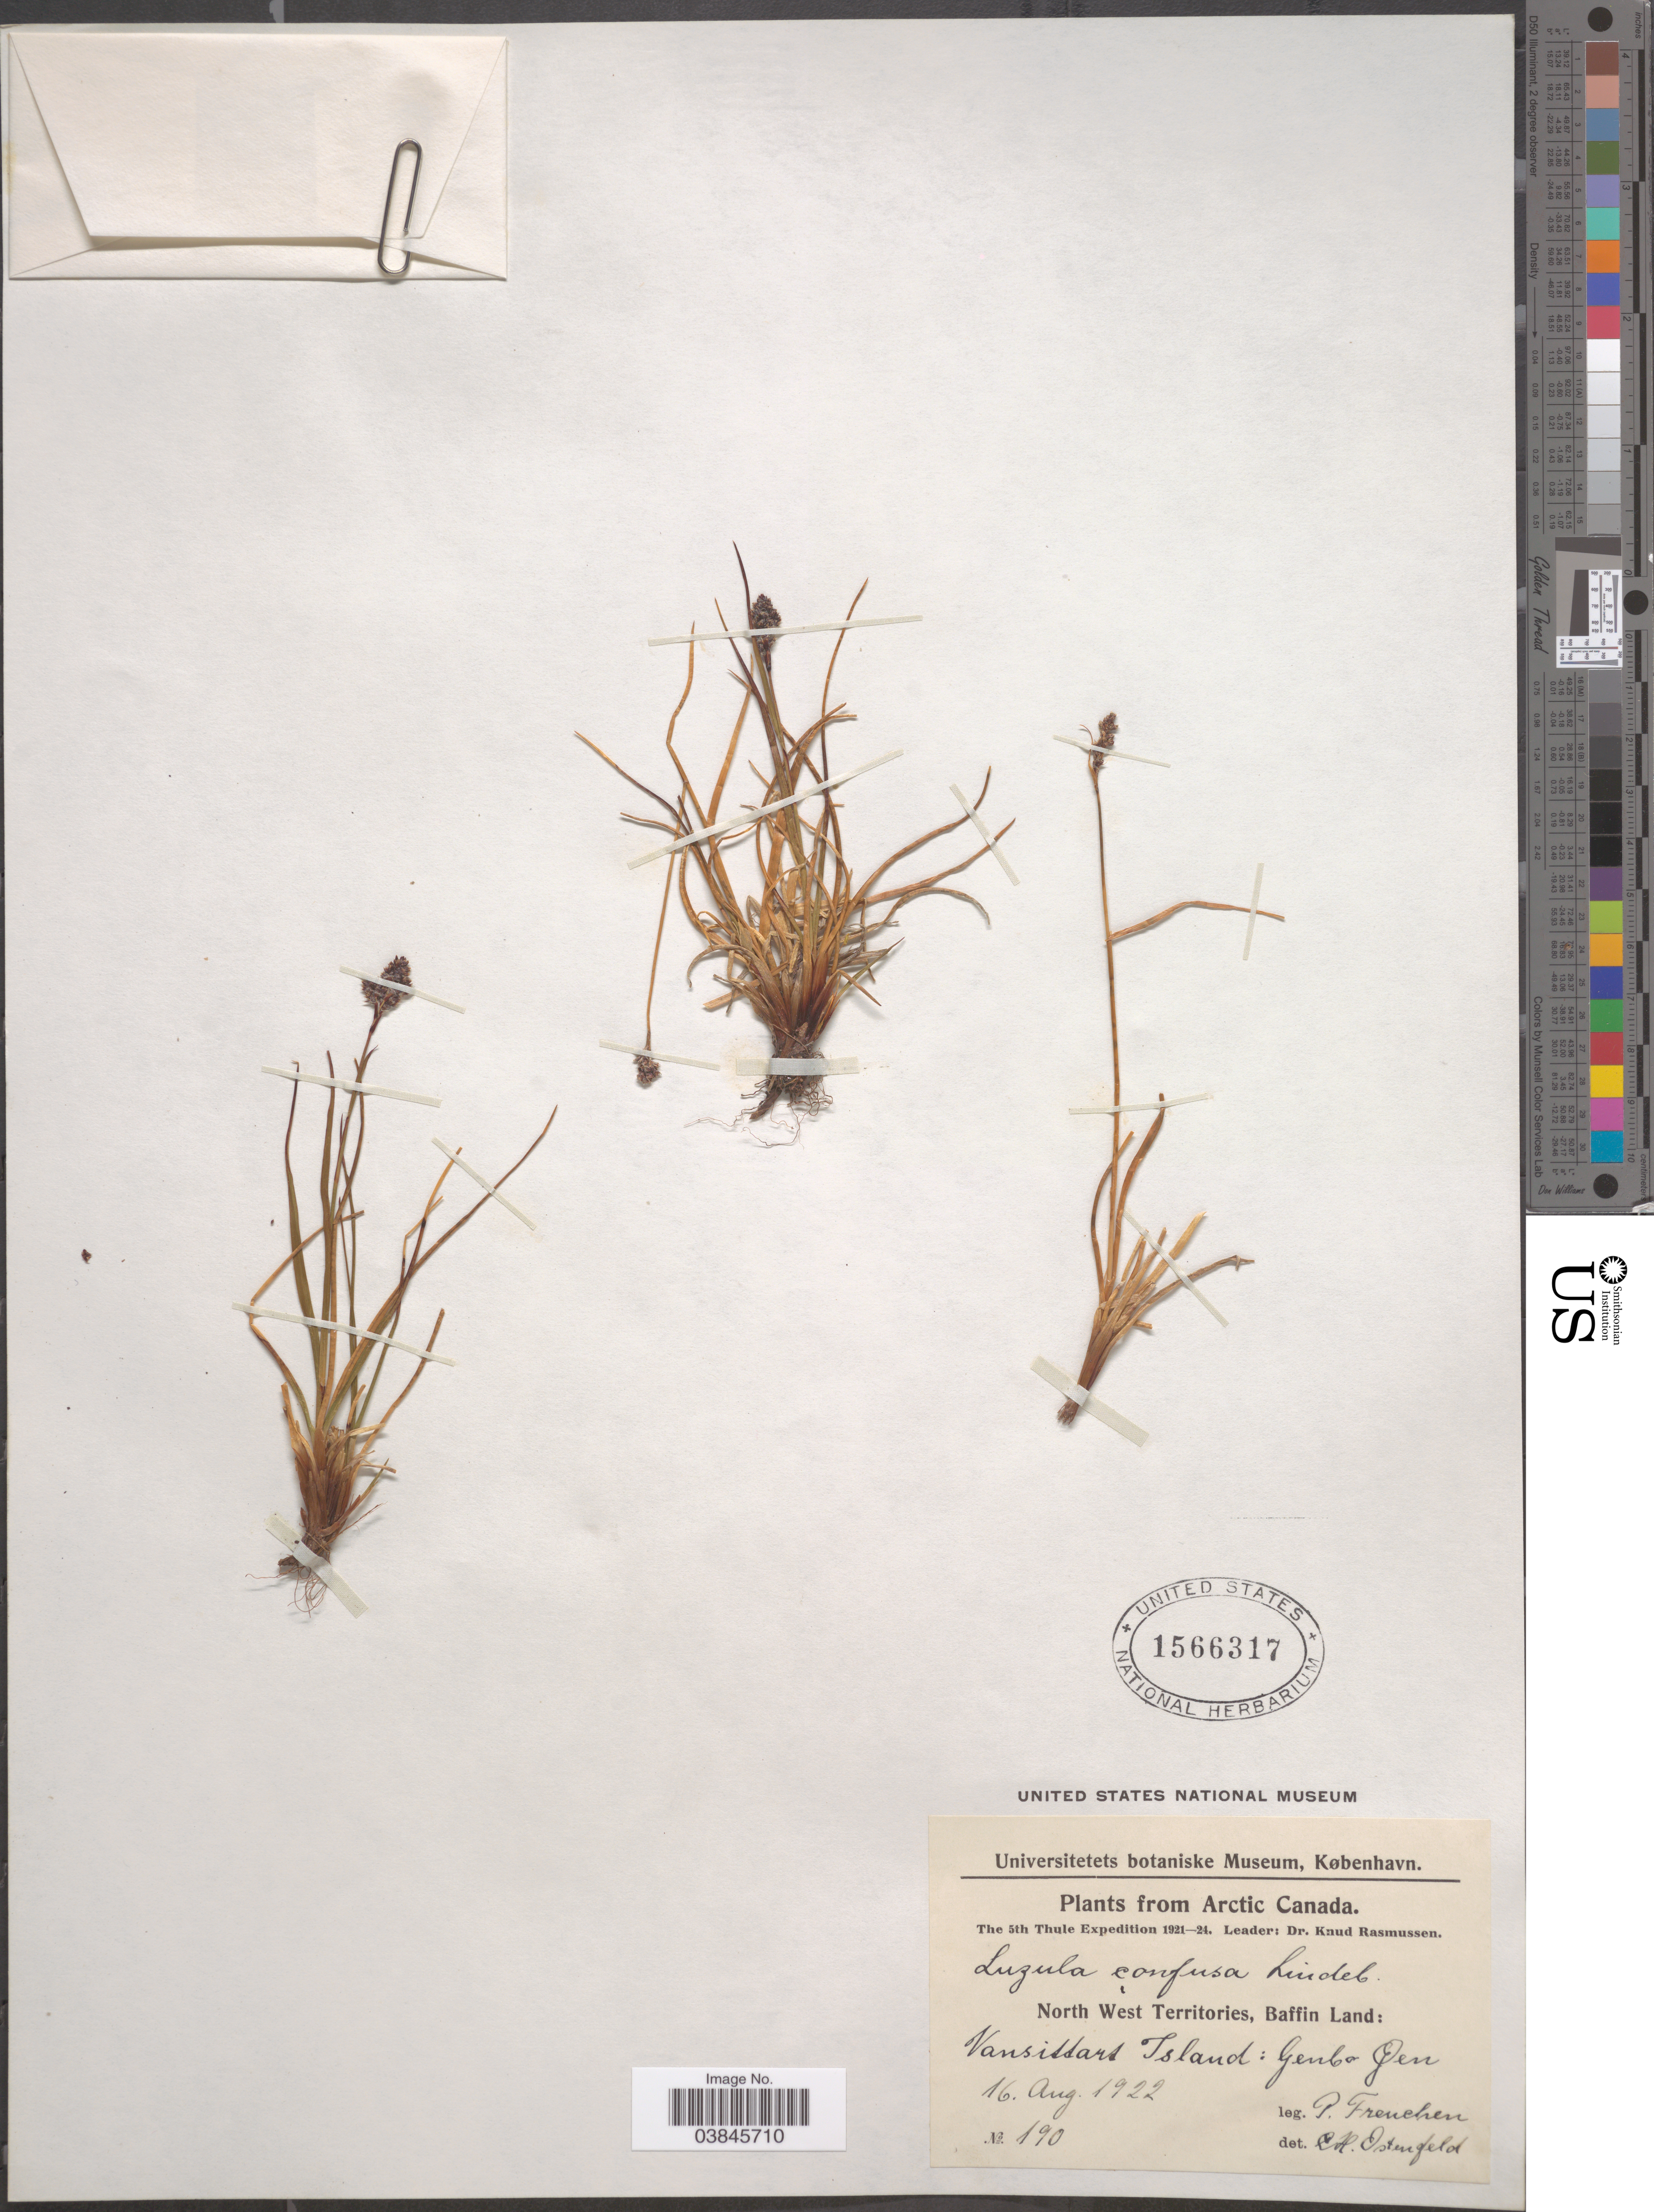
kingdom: Plantae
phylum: Tracheophyta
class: Liliopsida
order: Poales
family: Juncaceae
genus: Luzula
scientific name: Luzula confusa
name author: Lindeb.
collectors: P. Freuchen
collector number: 190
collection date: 1922-08-16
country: Canada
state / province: Nunavut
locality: Arctic Canada. Baffin Land. Vansittart Island.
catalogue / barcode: US 1566317